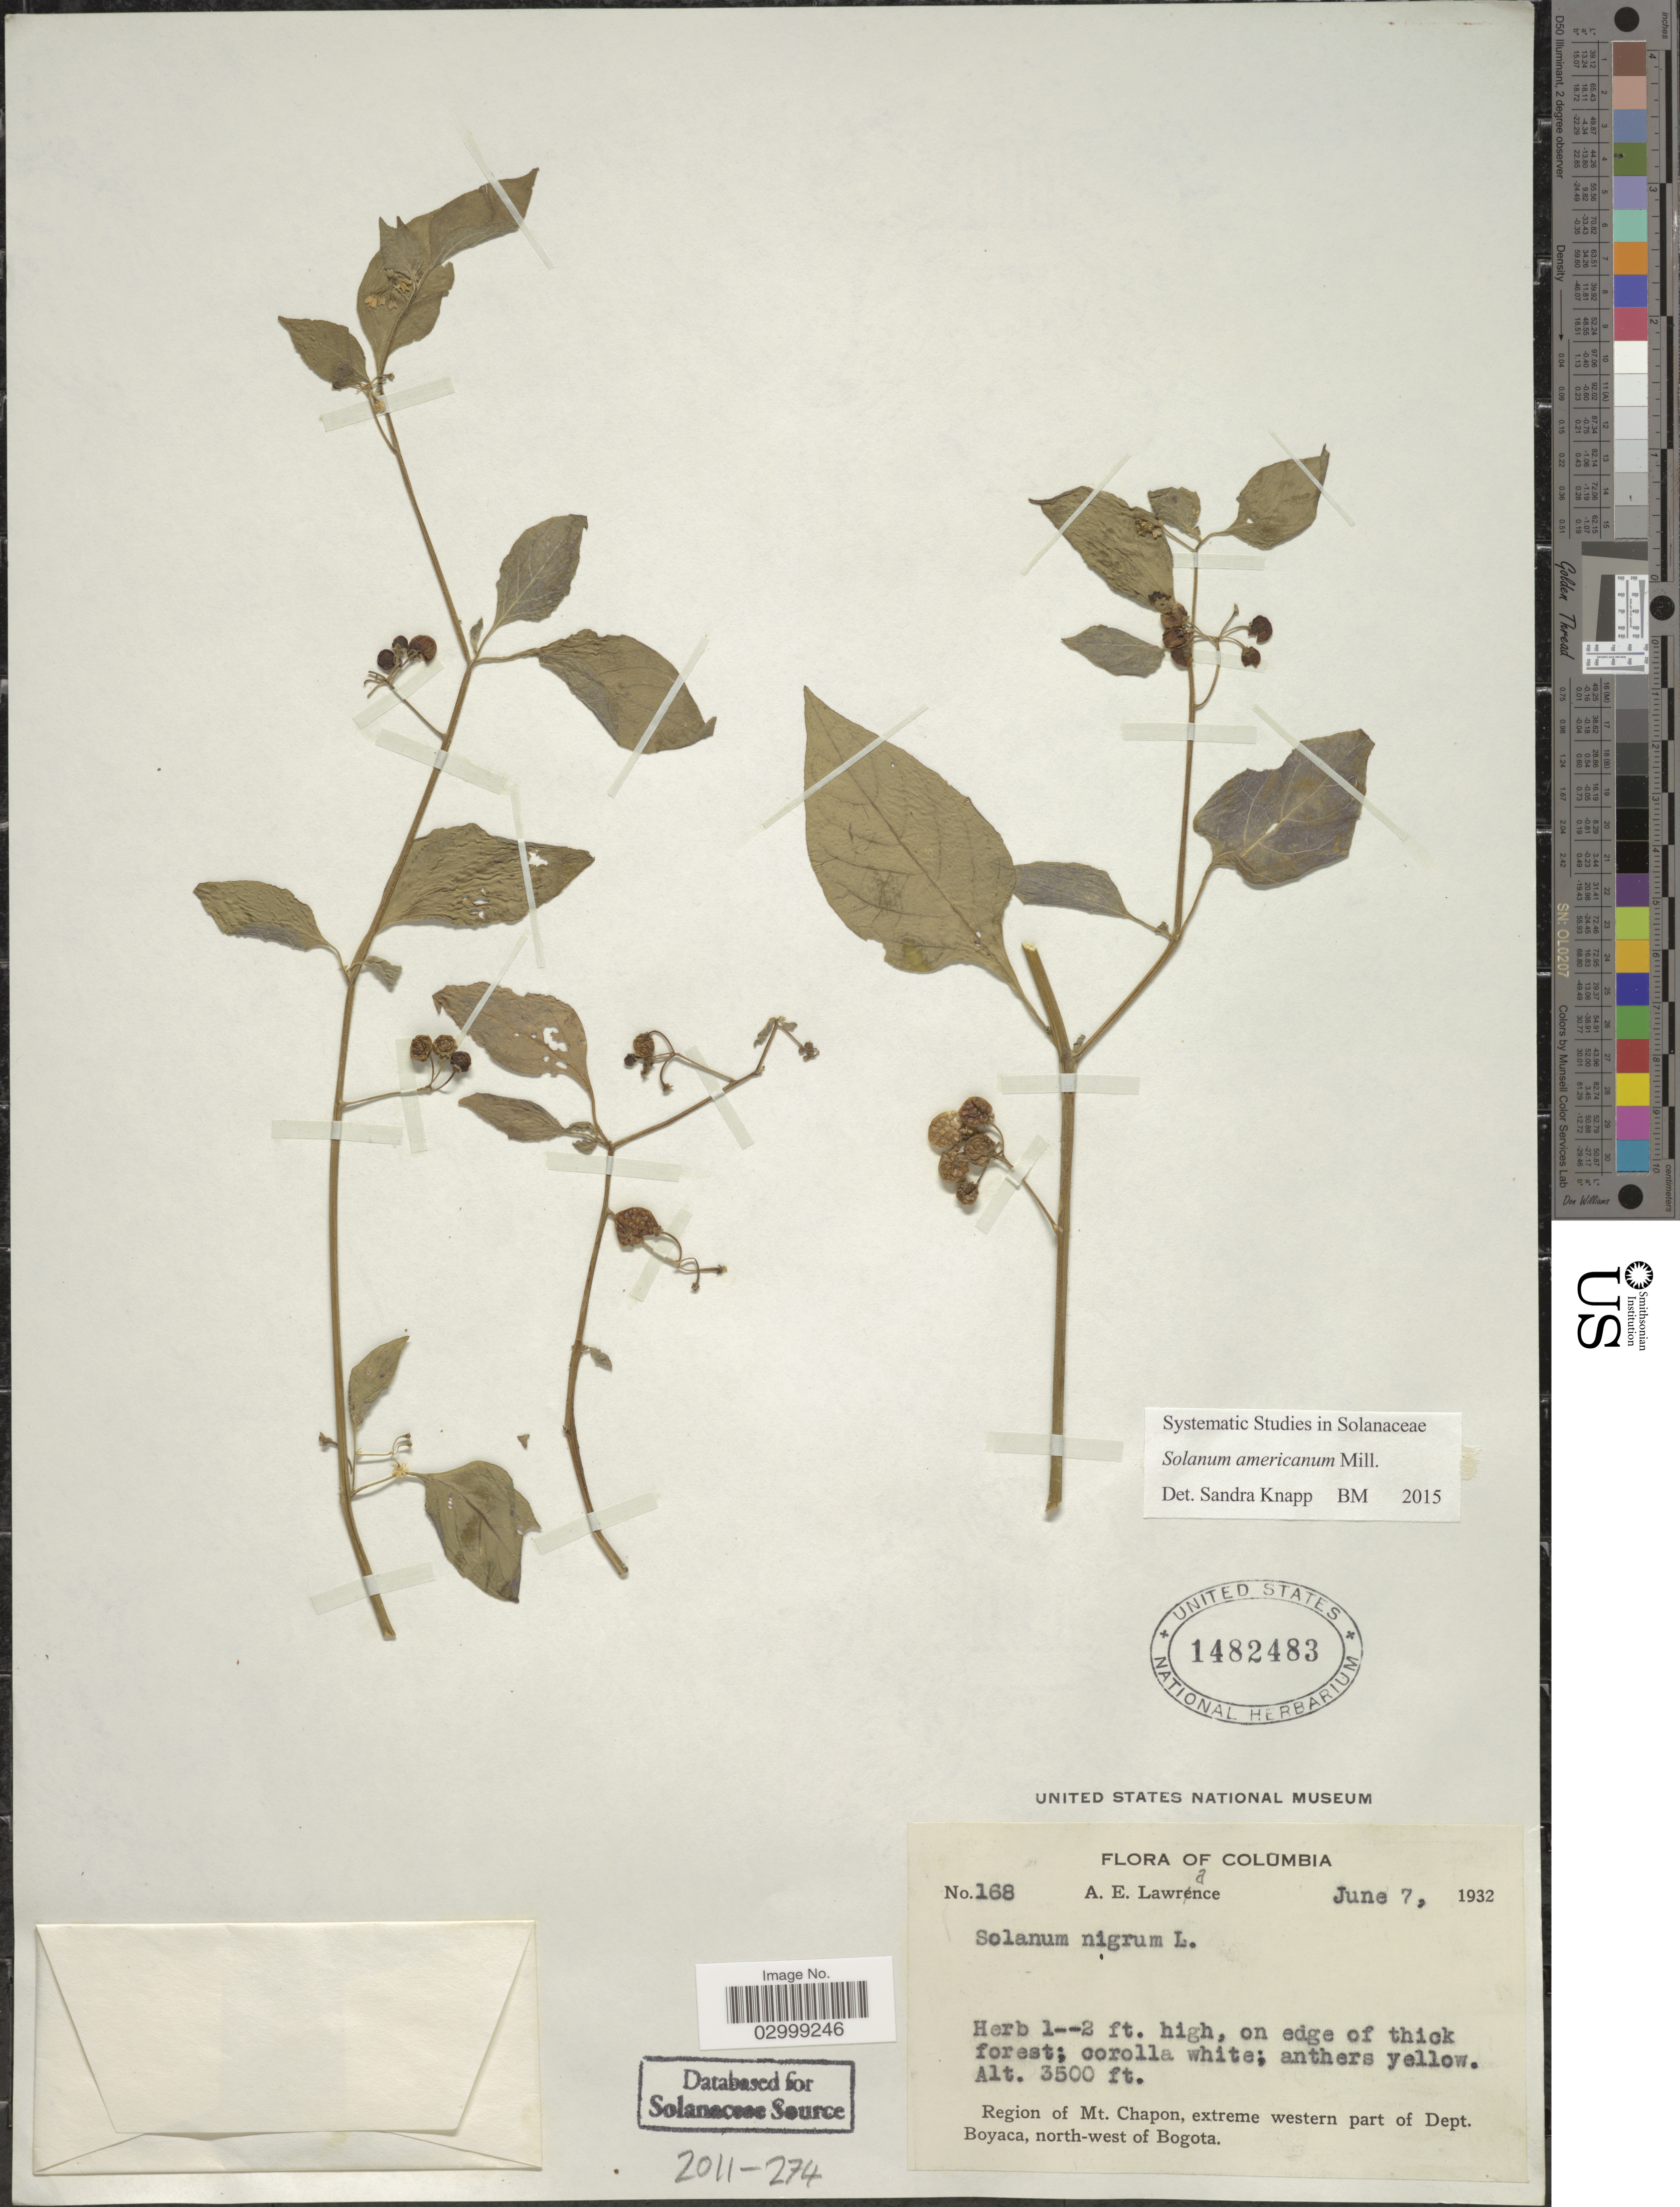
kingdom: Plantae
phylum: Tracheophyta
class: Magnoliopsida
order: Solanales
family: Solanaceae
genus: Solanum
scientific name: Solanum americanum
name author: Mill.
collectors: A. Lawrance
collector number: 168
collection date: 1932-06-07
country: Colombia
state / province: Boyacá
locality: Region of Mt. Chapon, extreme western part of Dept. Boyaca, north-west of Bogota.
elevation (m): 1067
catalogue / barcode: US 1482483